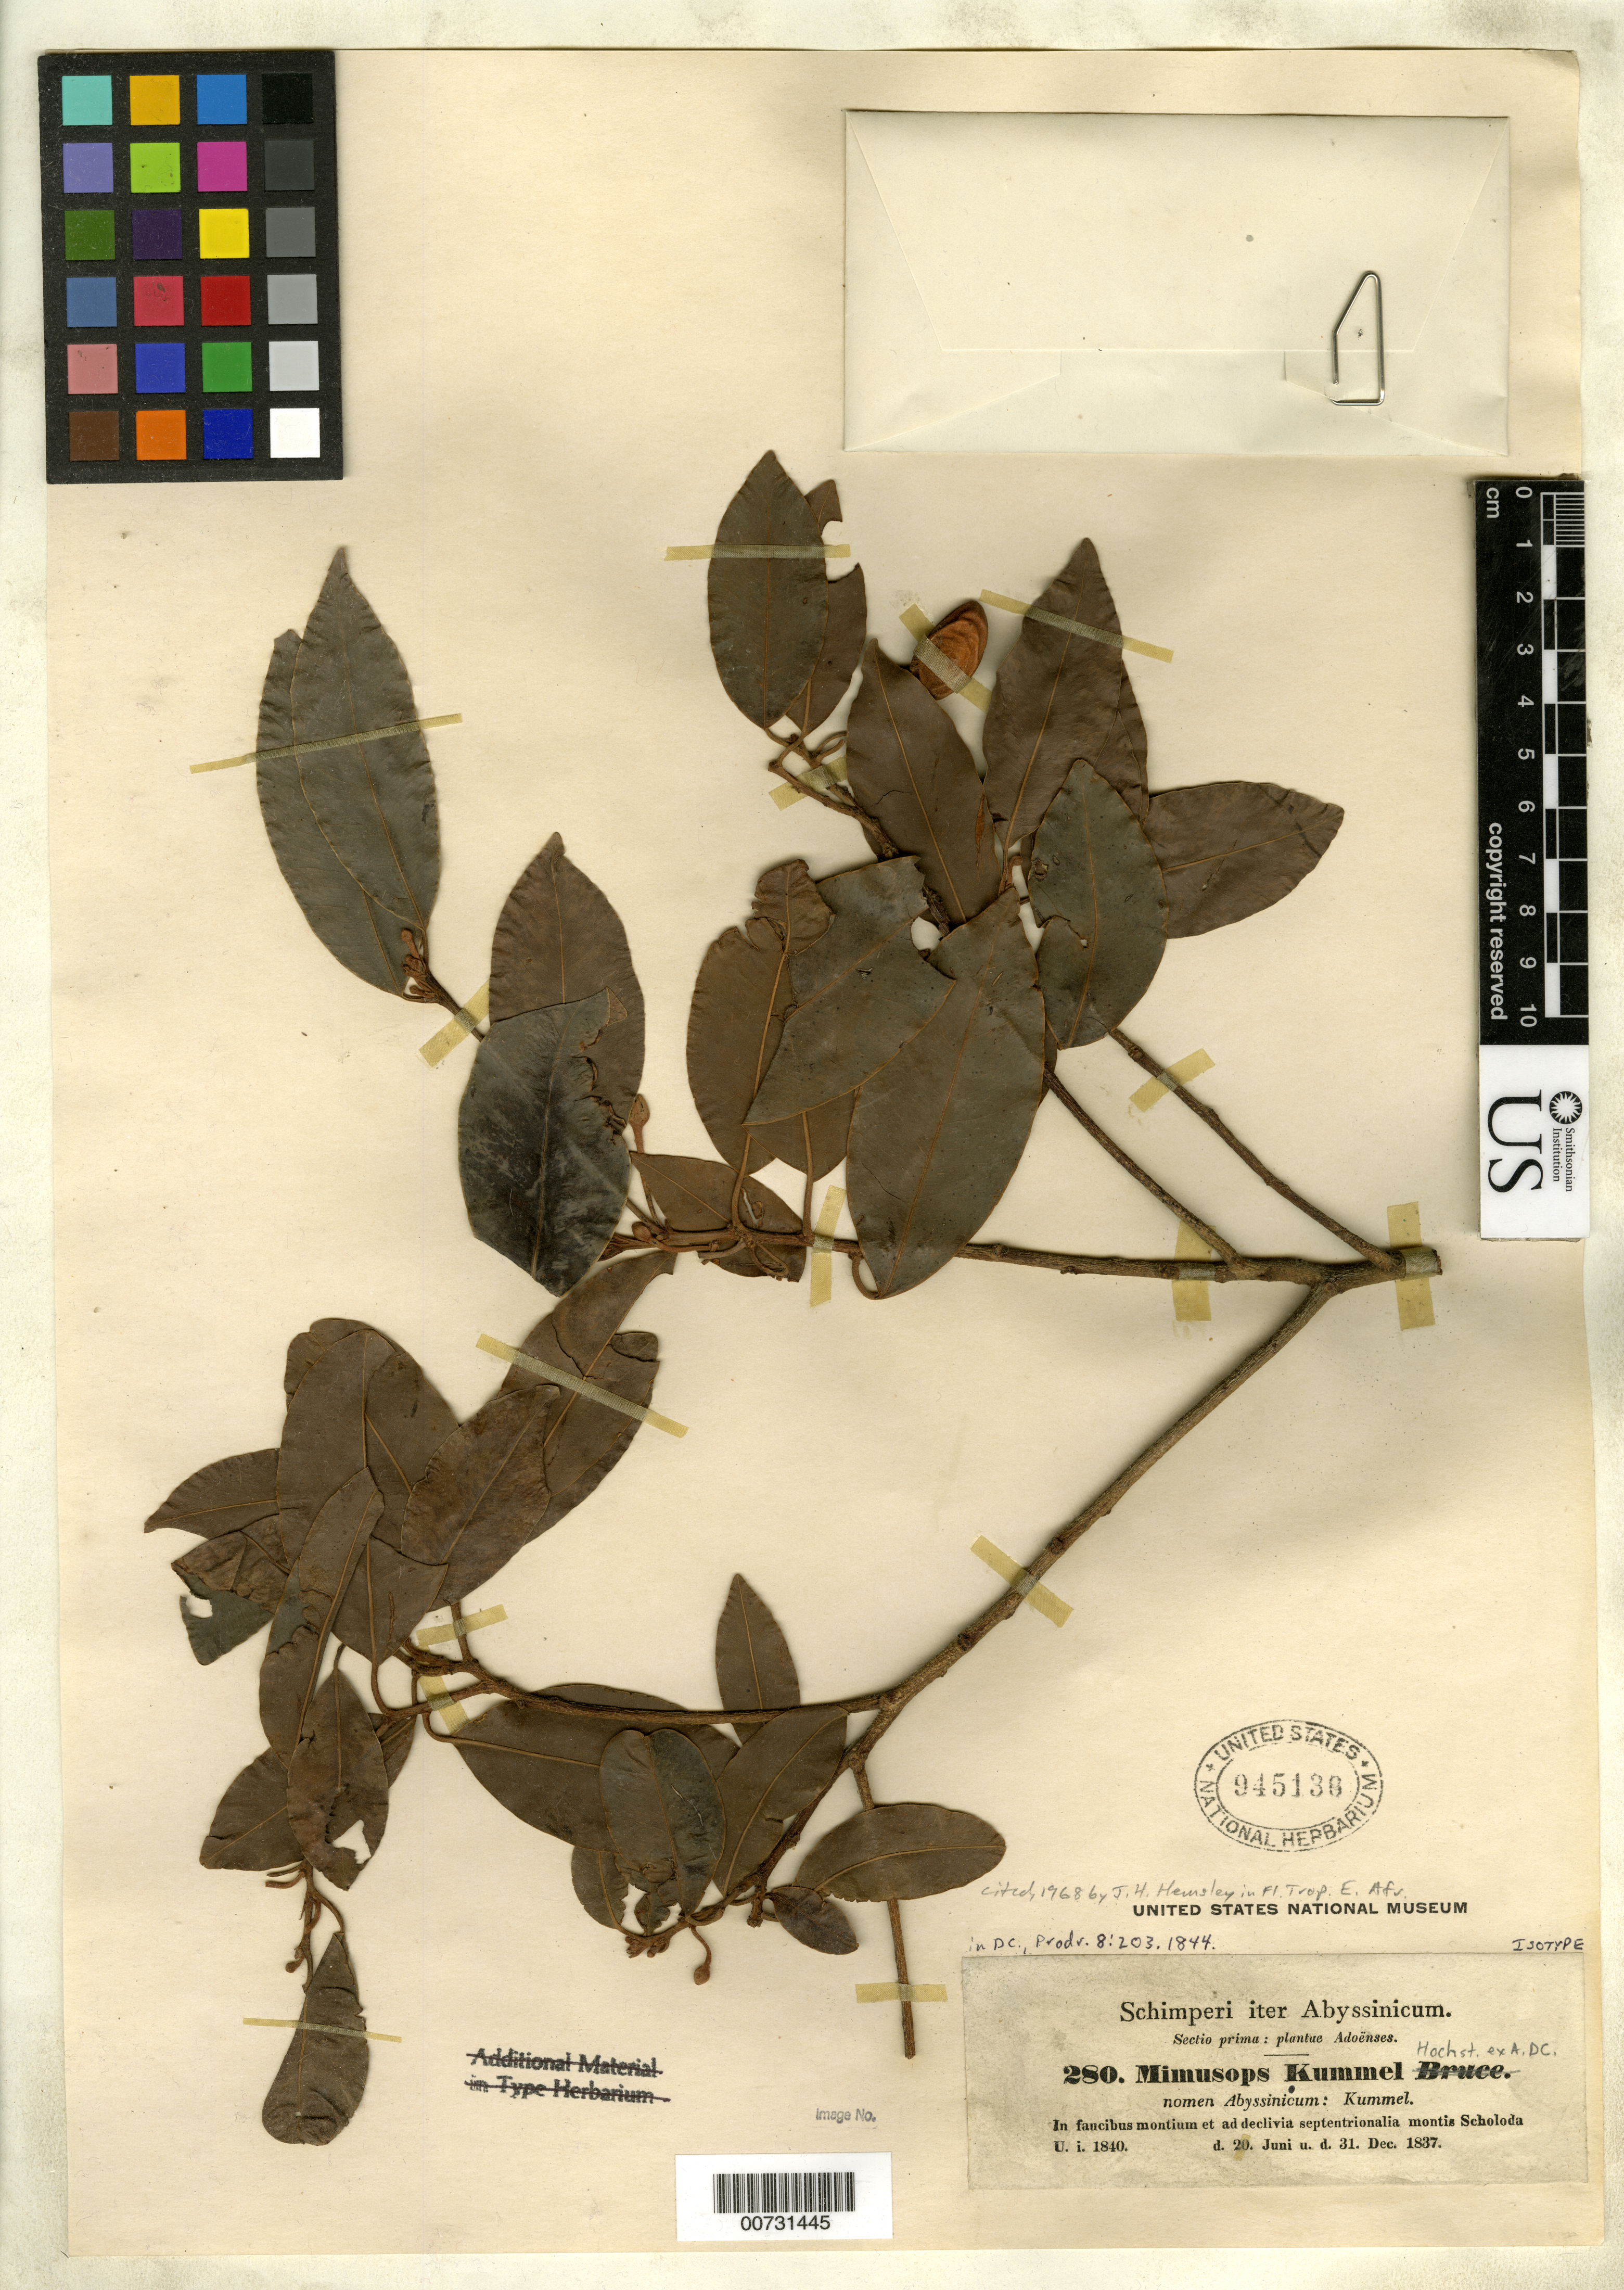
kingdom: Plantae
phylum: Tracheophyta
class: Magnoliopsida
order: Ericales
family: Sapotaceae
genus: Mimusops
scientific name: Mimusops kummel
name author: Bruce ex A. DC.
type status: Isolectotype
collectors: G. W. Schimper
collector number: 280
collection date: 1837-06-20/1837-12-31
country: Ethiopia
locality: Absinnia, in faucibus montium et ad declivia septentrionalia montis Scholoda.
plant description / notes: Collection (but not US sheet) cited 1968 by J.H. Hemsley in Fl. Trop. E. Africa Sapotaceae: 54 (citing lectotype (K) and isolectotypes).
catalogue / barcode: US 945136